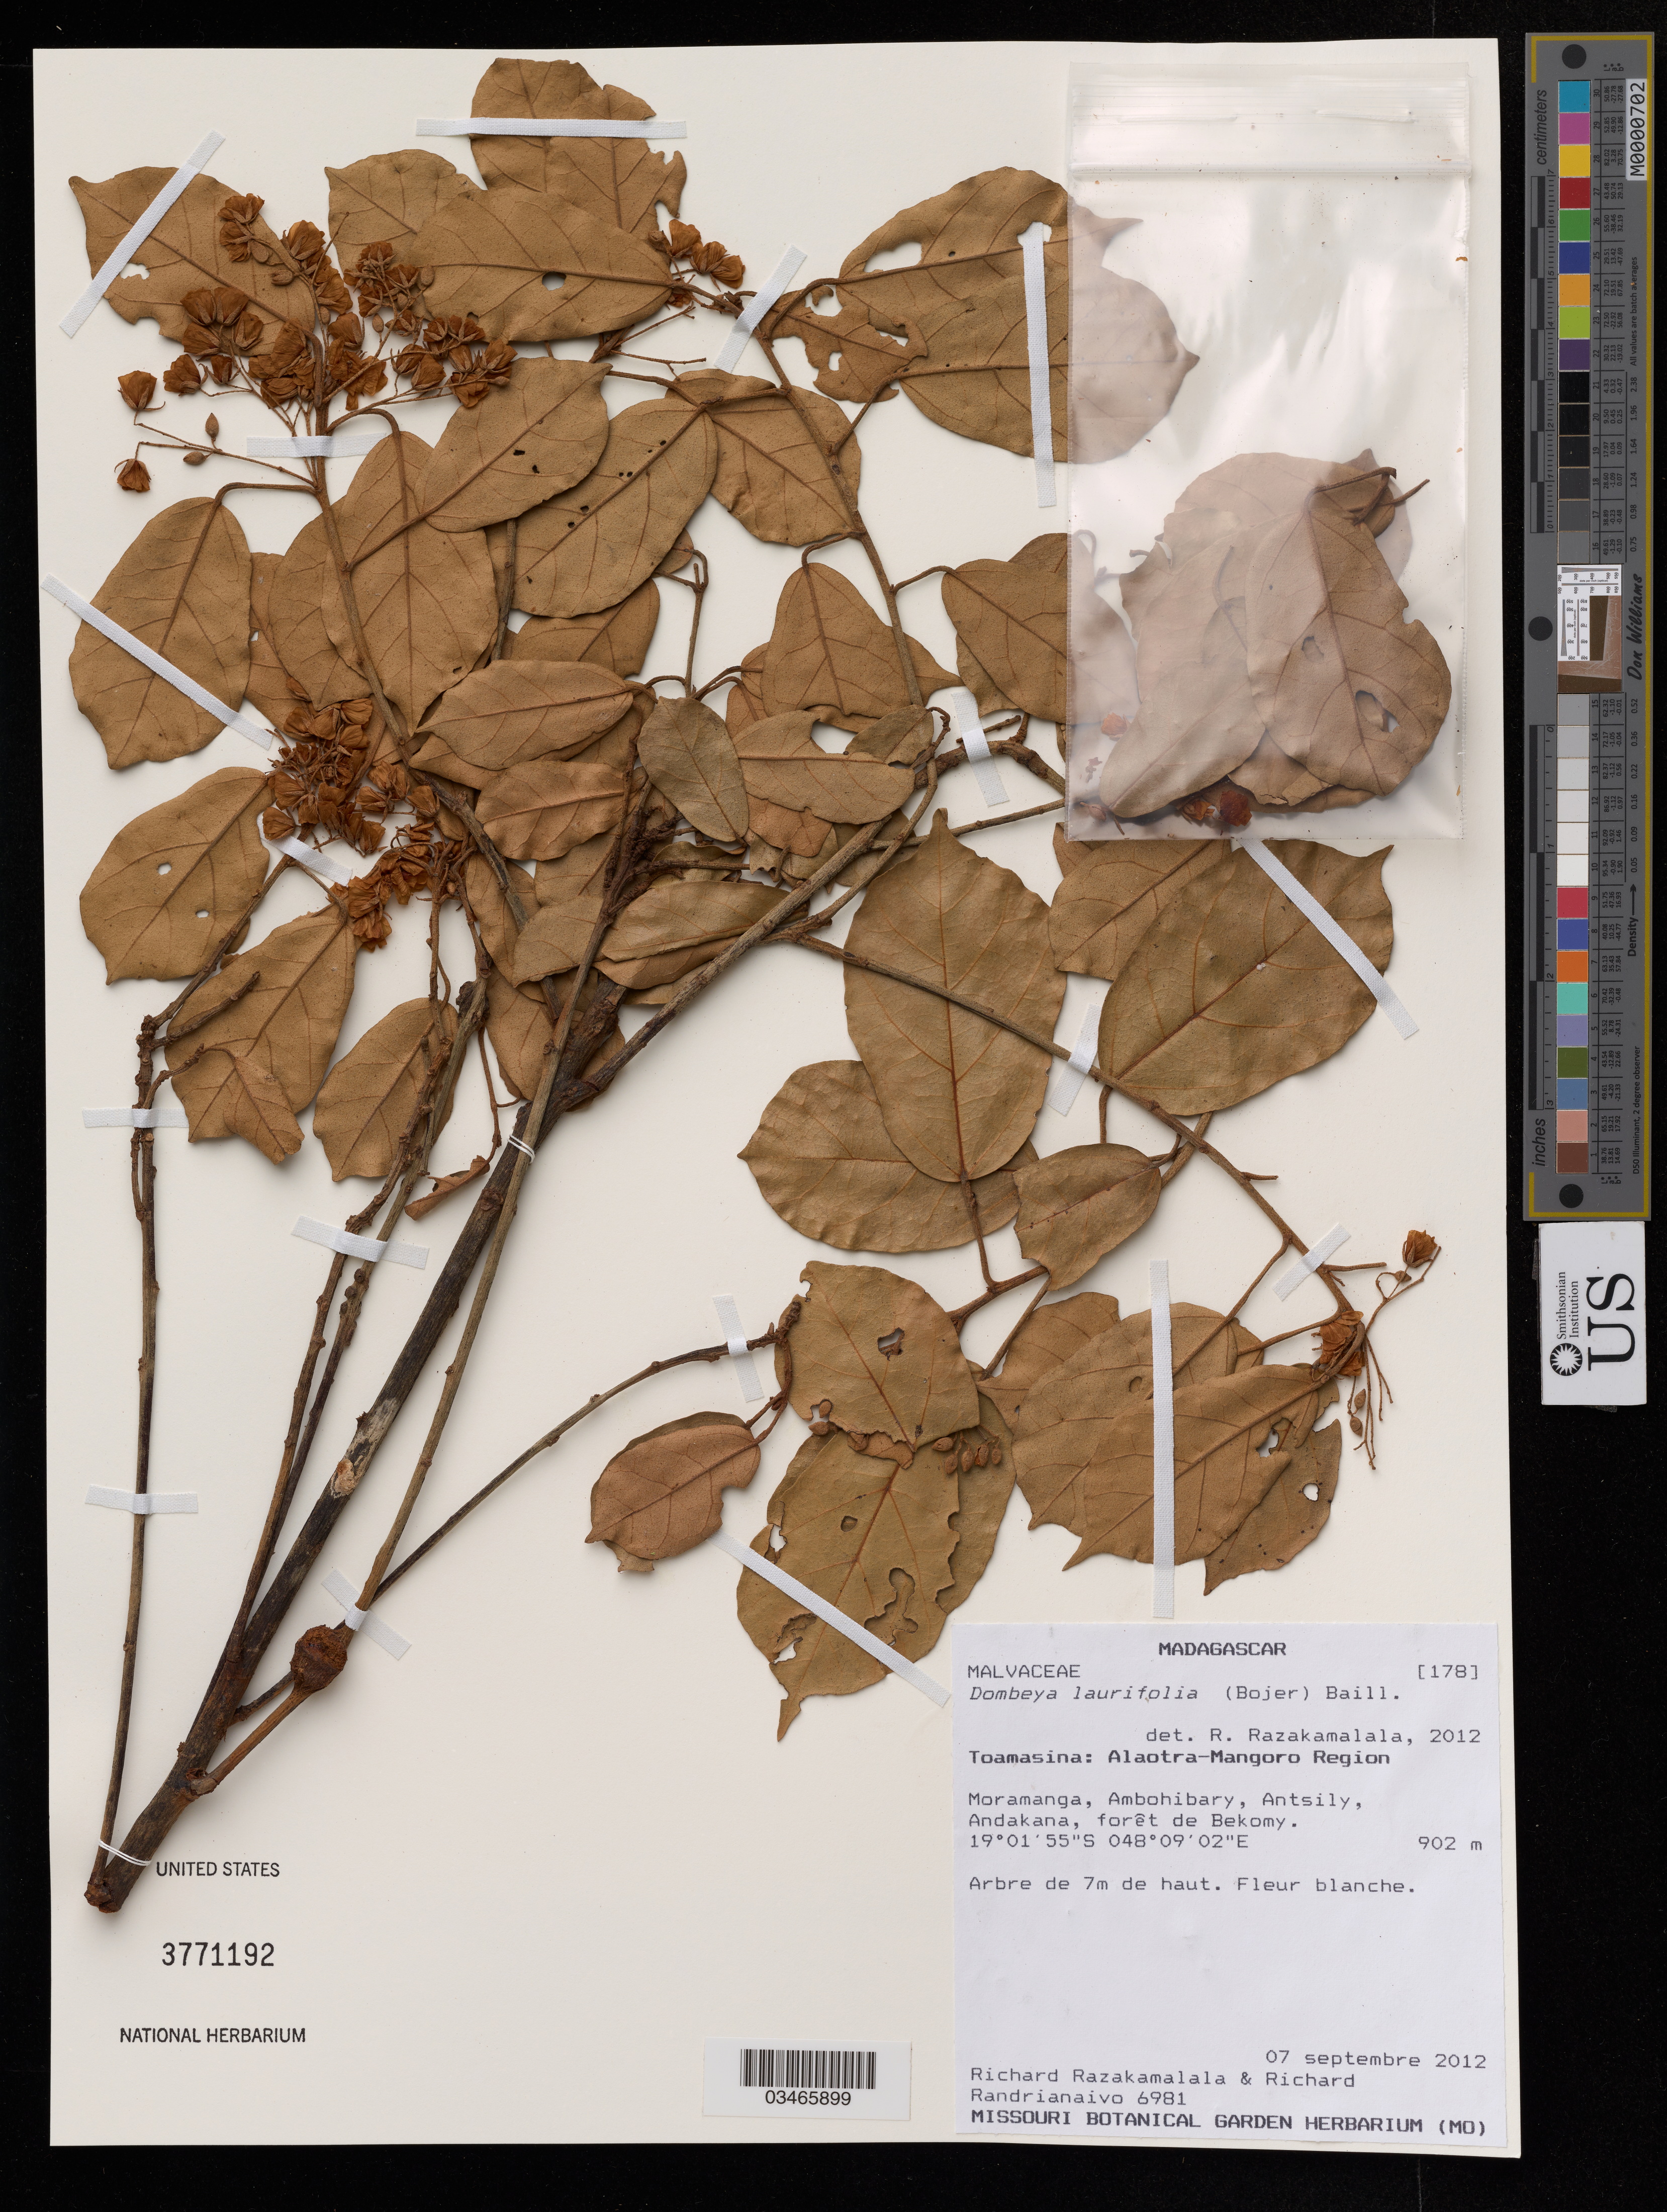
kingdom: Plantae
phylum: Tracheophyta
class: Magnoliopsida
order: Malvales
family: Malvaceae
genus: Dombeya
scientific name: Dombeya laurifolia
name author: (Bojer) Baill.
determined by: Razakamalala, R.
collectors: R. Razakamalala & R. Randrianaivo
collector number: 6981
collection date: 2012-09-07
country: Madagascar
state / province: Alaotra Mangoro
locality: Moramanga, Ambohibary, Antsily, Andakana, foret de Bekomy.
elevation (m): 902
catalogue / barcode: US 3771192